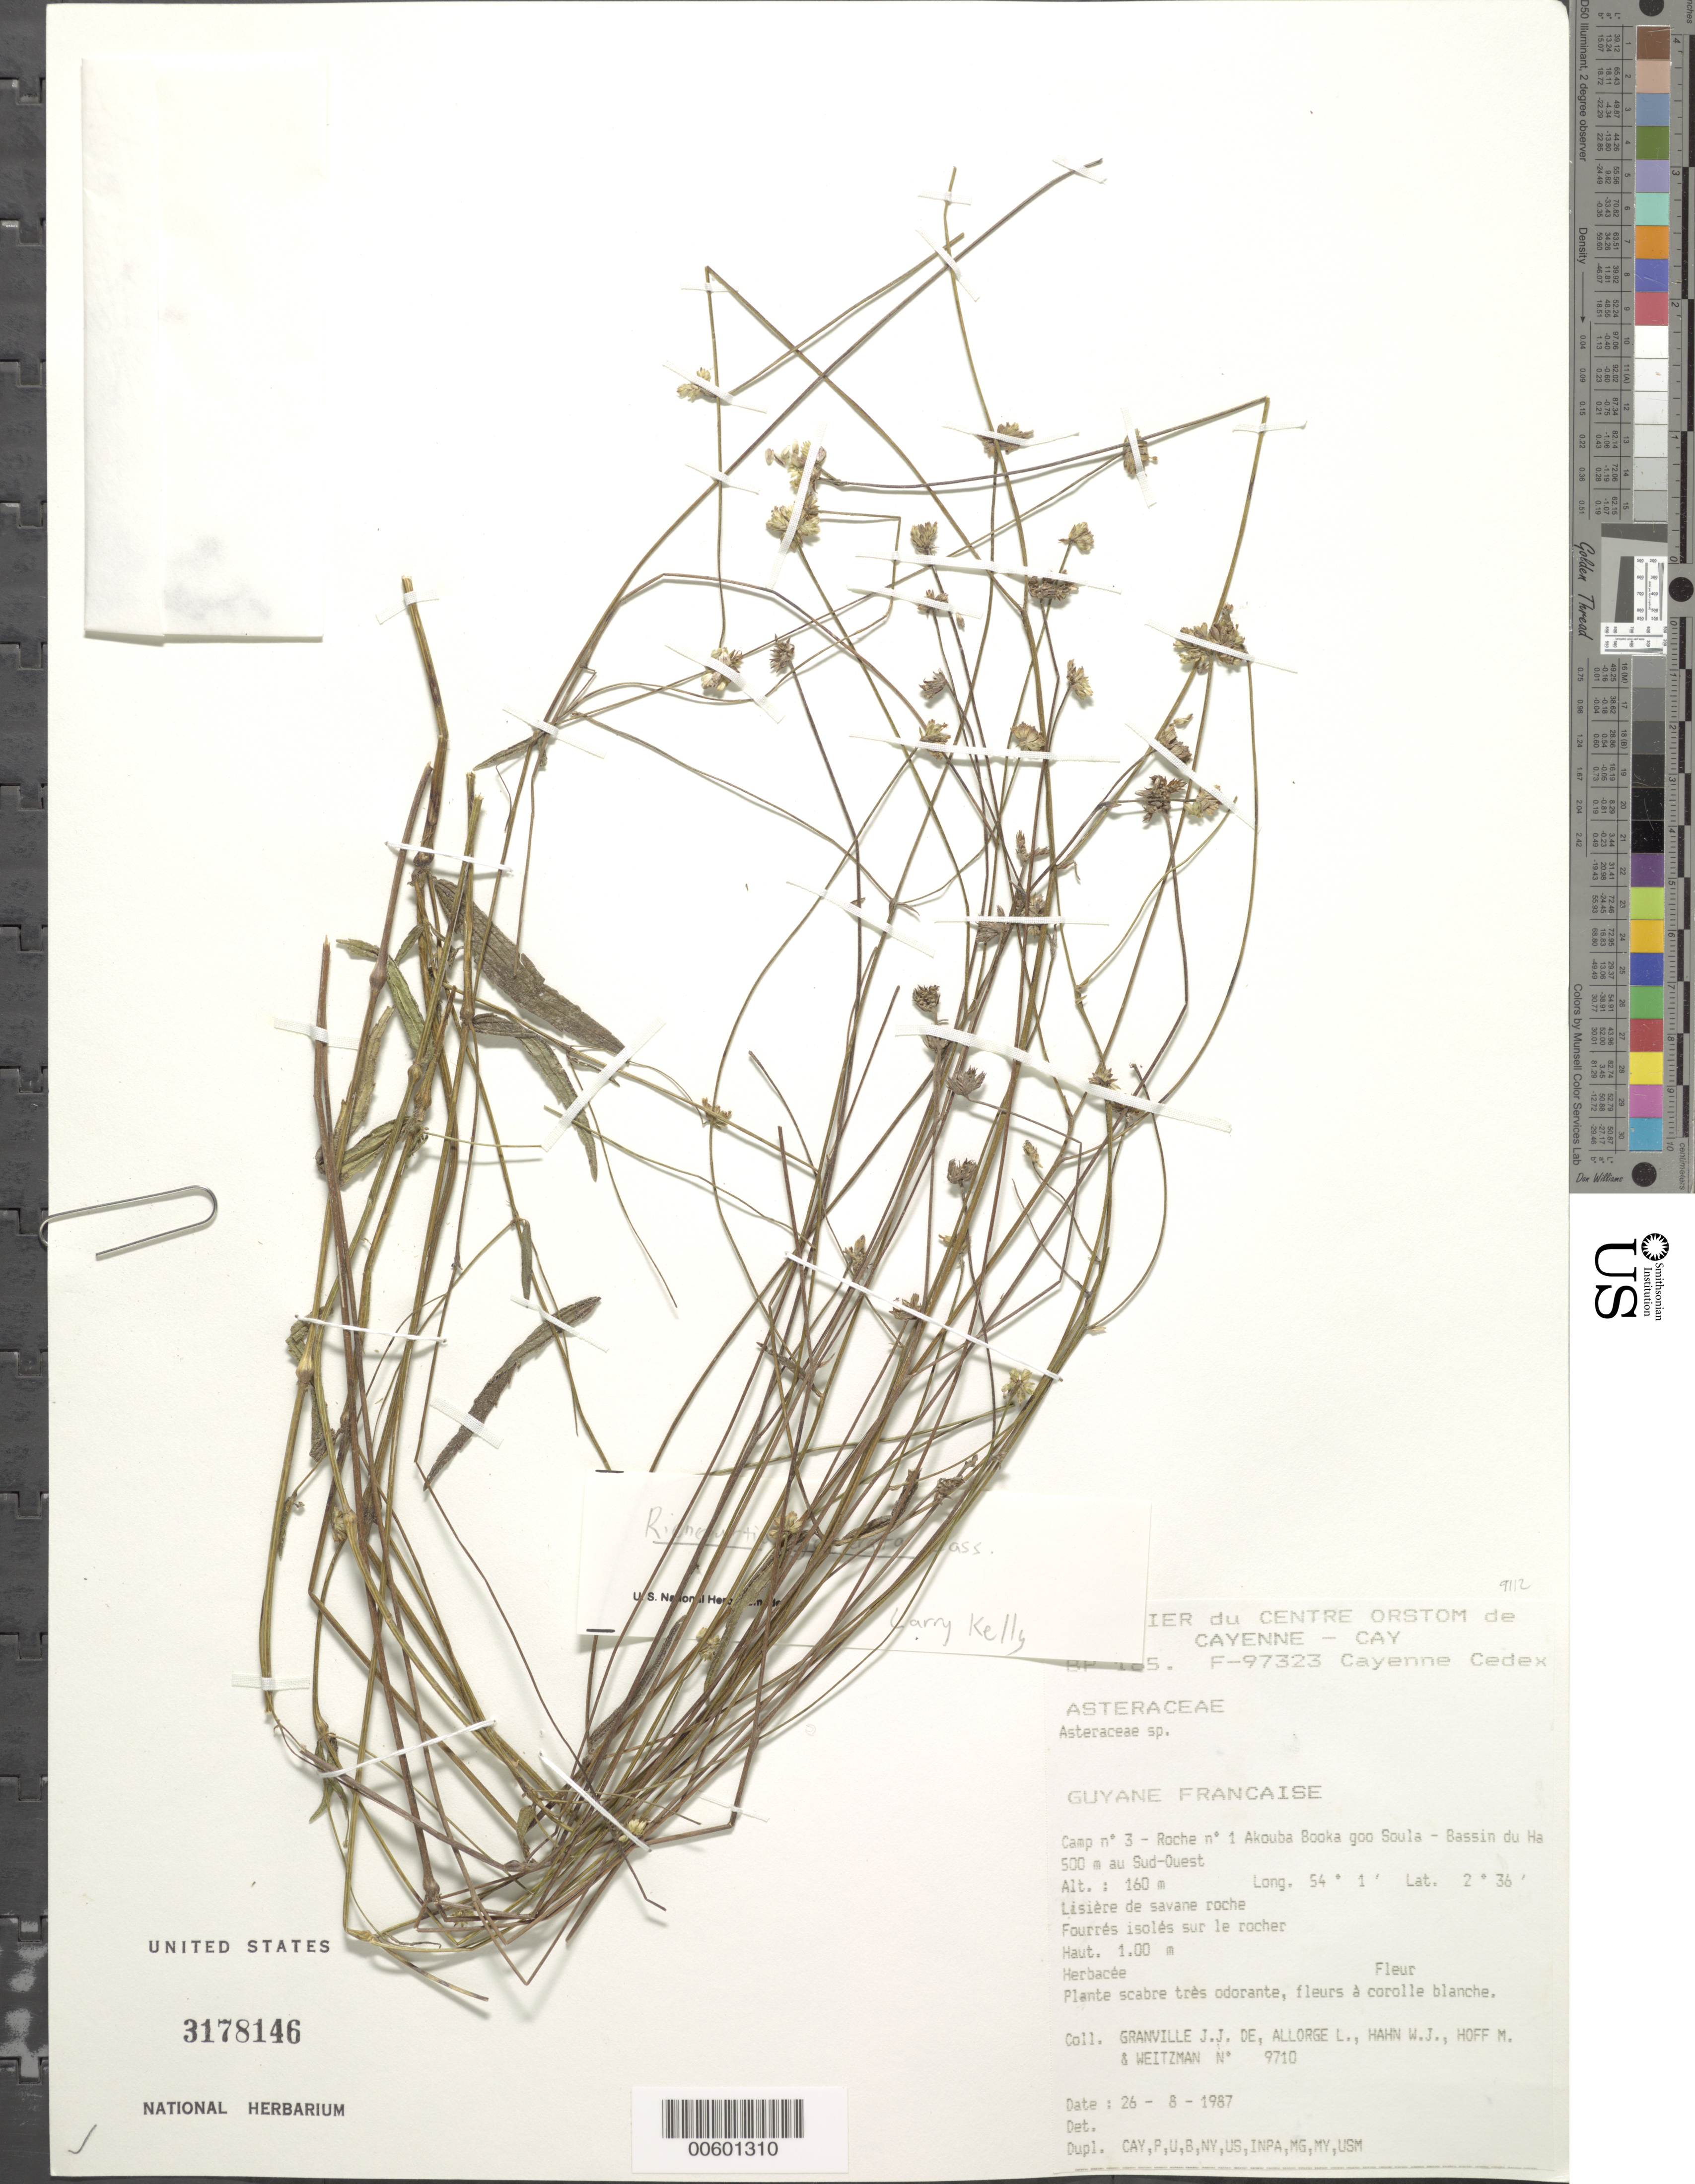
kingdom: Plantae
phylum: Tracheophyta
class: Magnoliopsida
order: Asterales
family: Asteraceae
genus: Riencourtia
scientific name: Riencourtia glomerata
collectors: J.-J. de Granville, L. Allorge, W. J. Hahn, M. Hoff & A. L. Weitzman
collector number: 9710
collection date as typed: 26-Aug-87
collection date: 1987-08-26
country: French Guiana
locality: Akouba Booka goo Soula, Camp #3, Roche no. 1, Bassin du Haut-Marouini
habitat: Lisiere de savane roche; fourres isoles sur le rocher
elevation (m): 160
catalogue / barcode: US 3178146